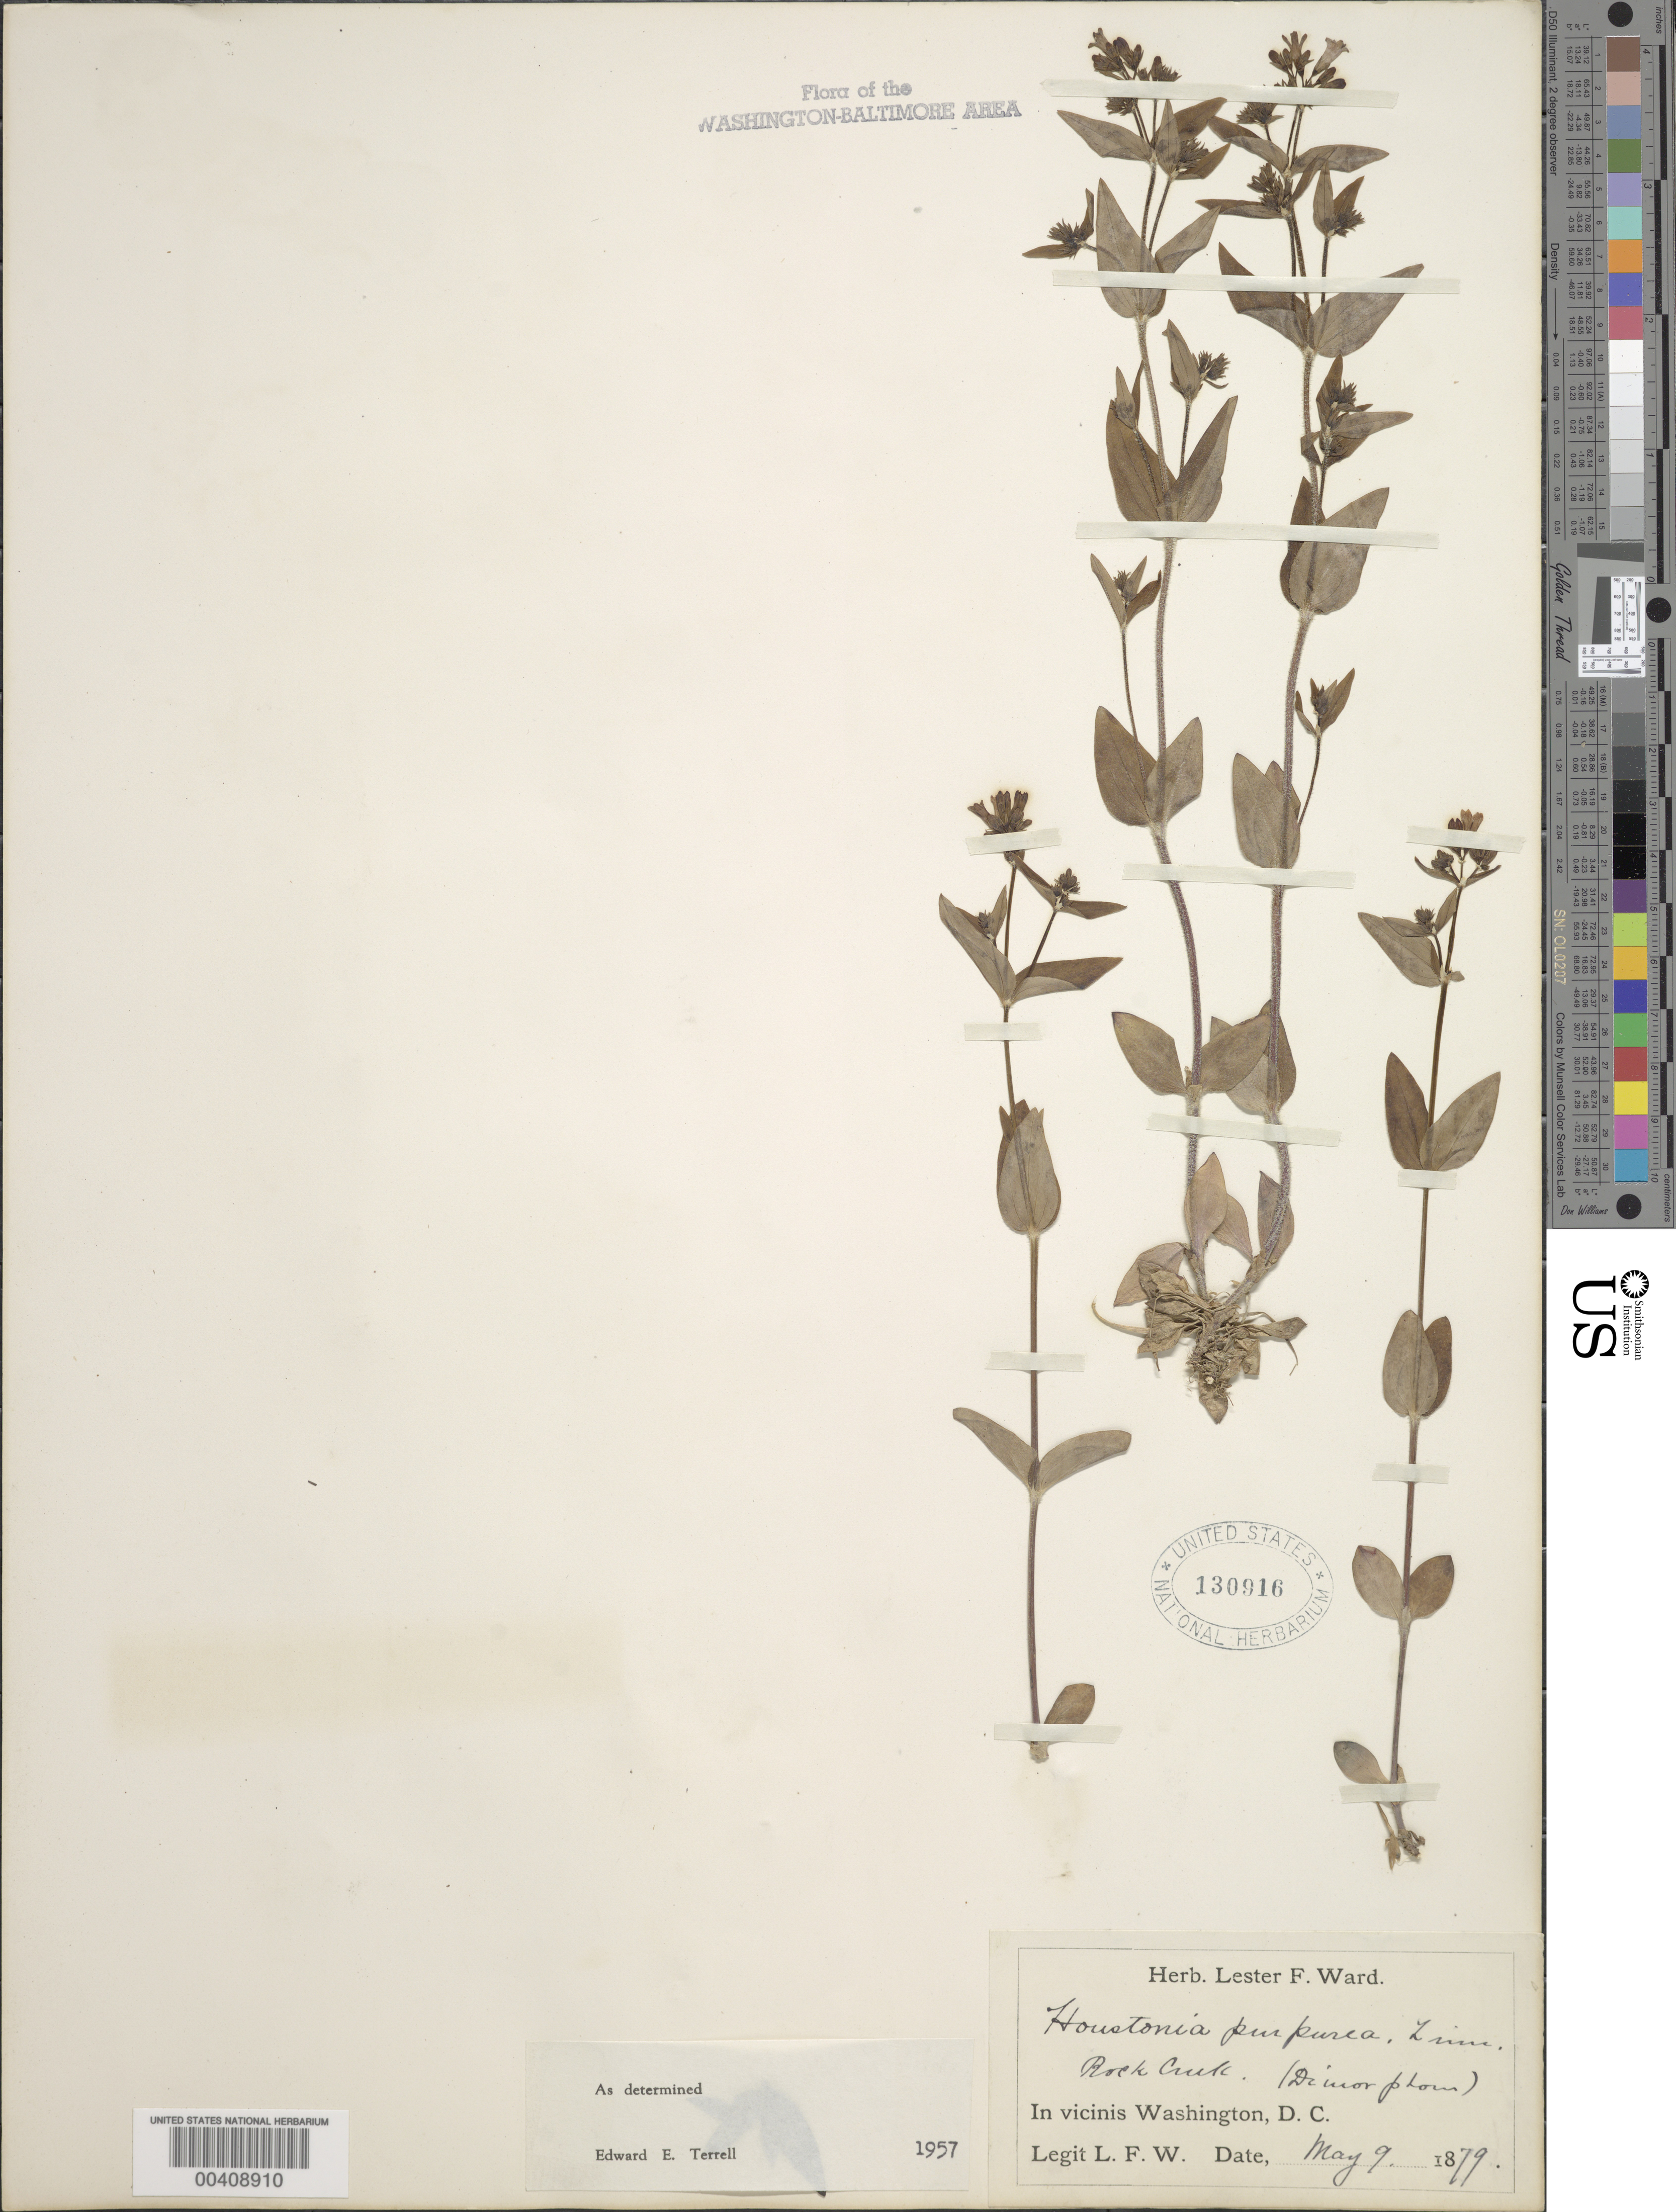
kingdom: Plantae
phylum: Tracheophyta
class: Magnoliopsida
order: Gentianales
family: Rubiaceae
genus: Houstonia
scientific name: Houstonia purpurea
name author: L.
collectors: L. F. Ward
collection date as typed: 09 May 1879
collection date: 1879-05-09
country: United States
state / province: District of Columbia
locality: Rock Creek Rock Creek Park and Vicinity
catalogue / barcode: US 130916